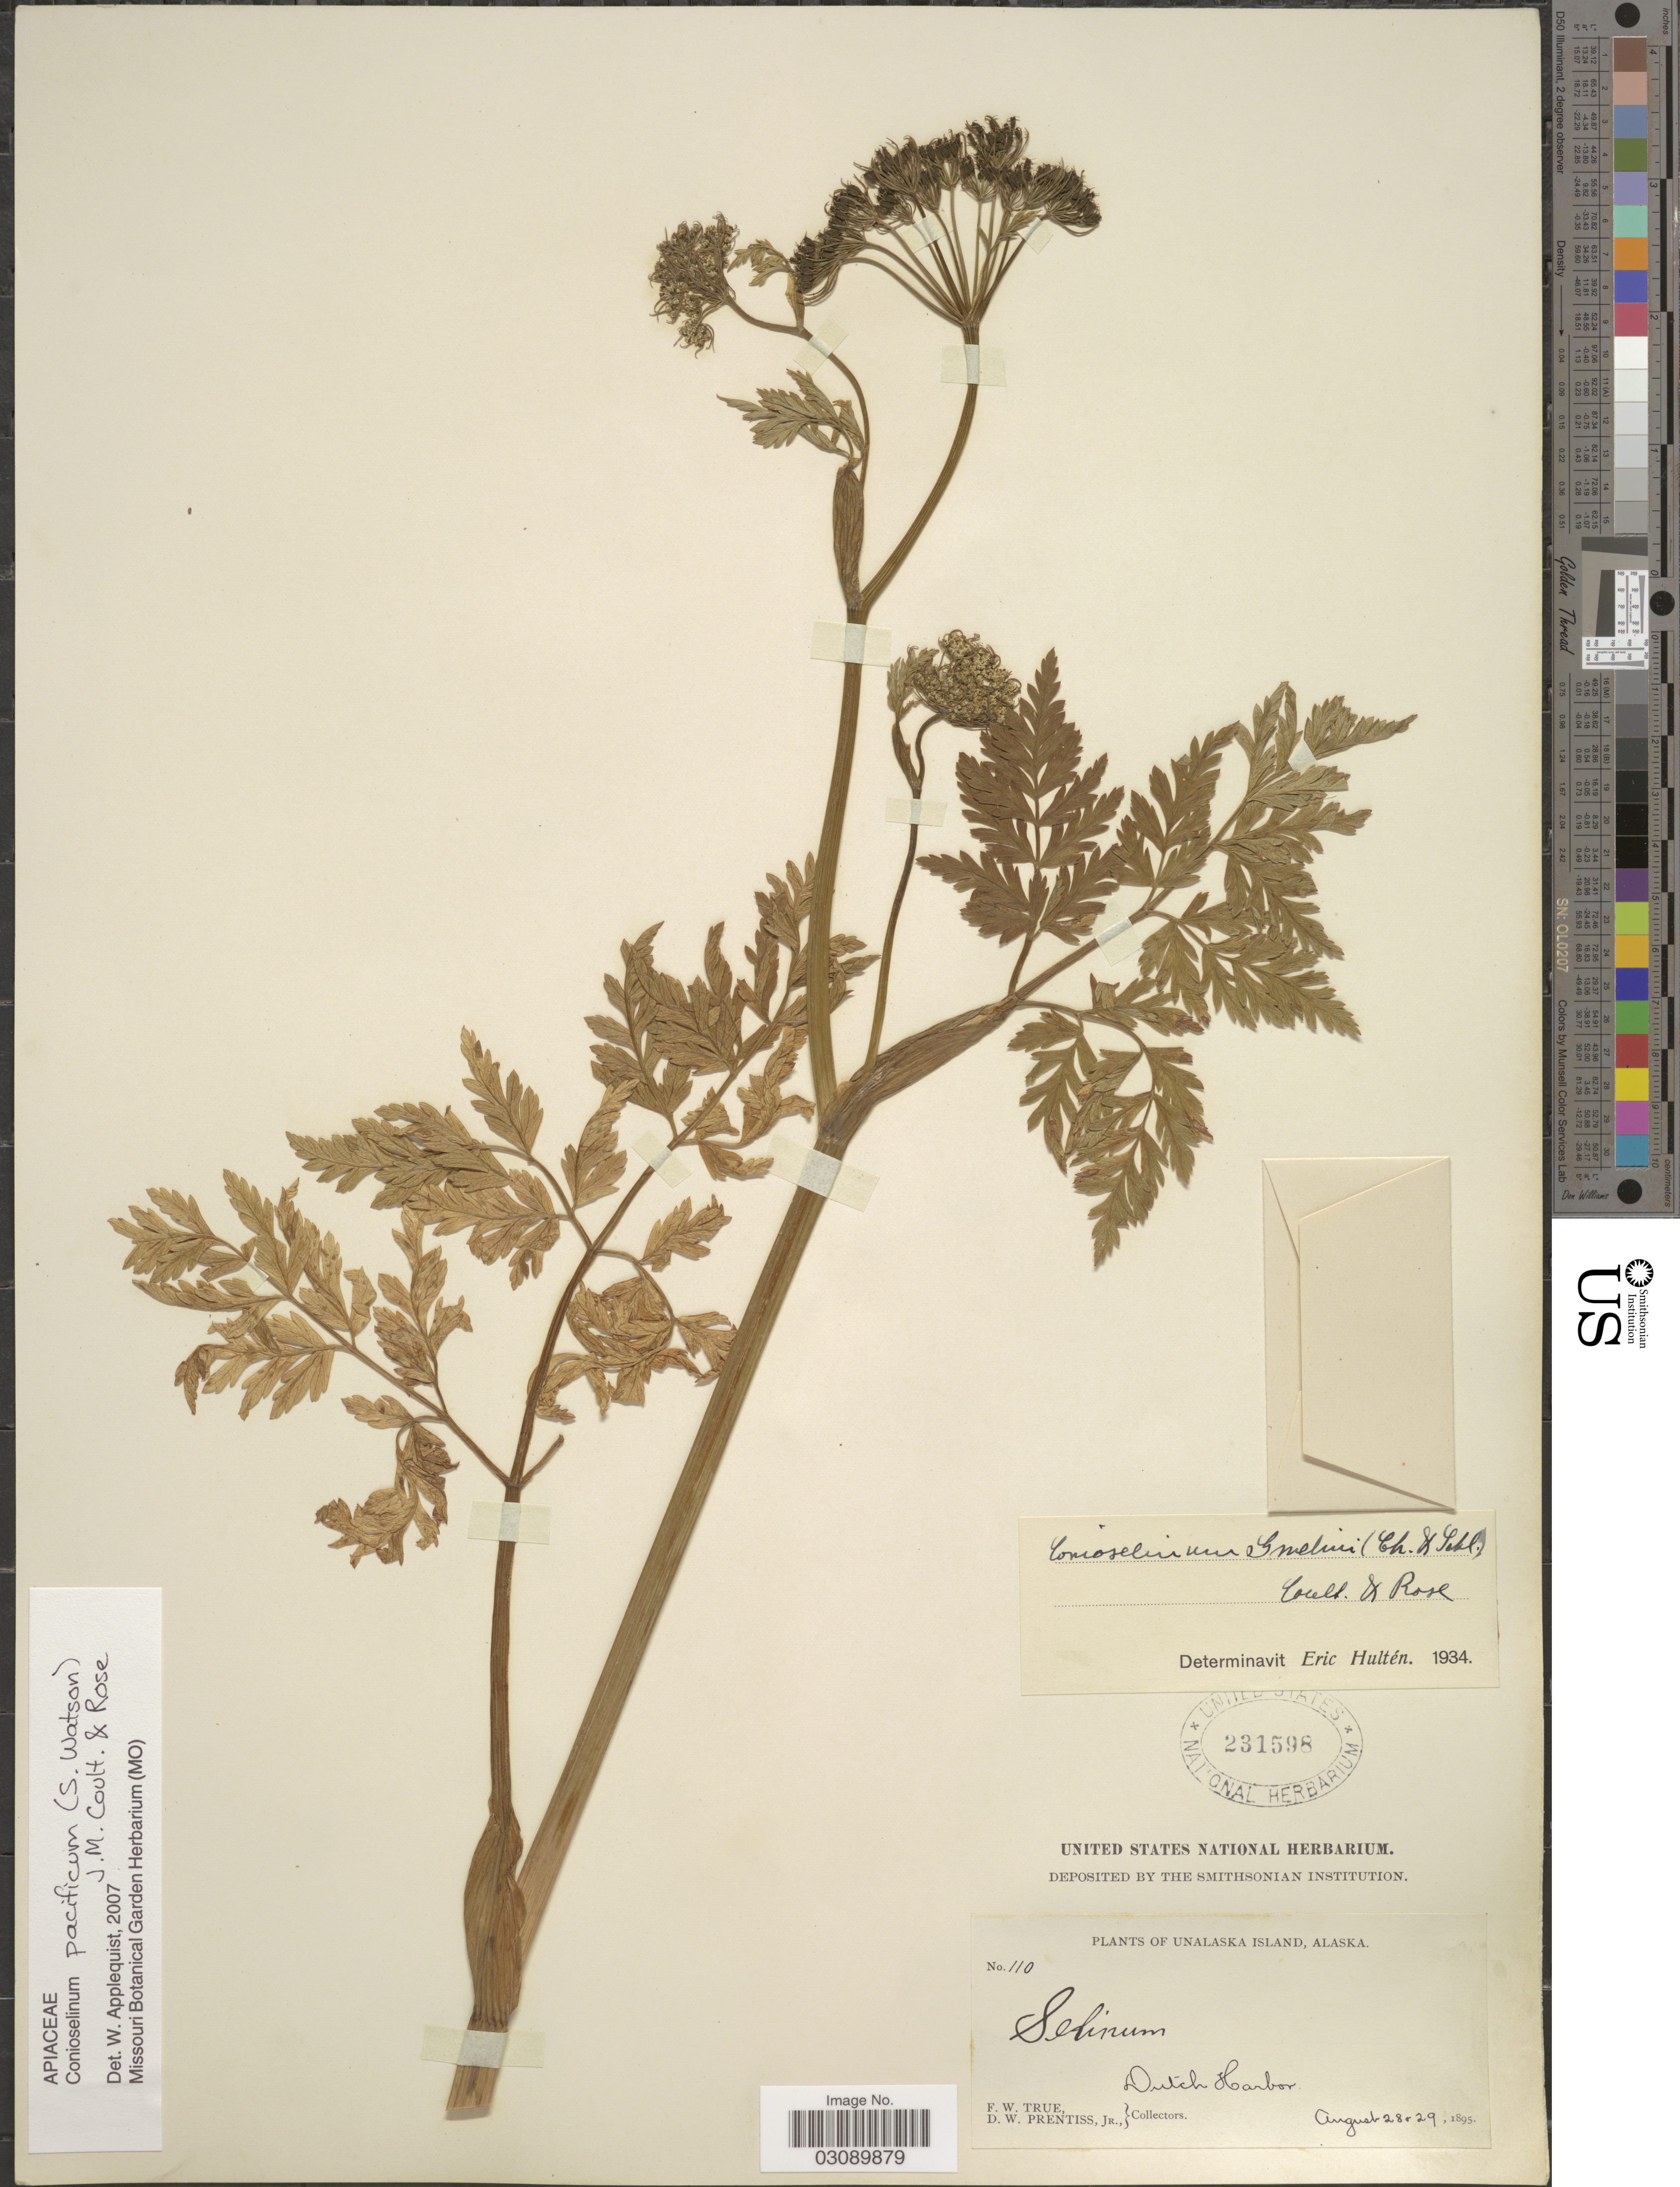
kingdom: Plantae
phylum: Tracheophyta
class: Magnoliopsida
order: Apiales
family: Apiaceae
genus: Conioselinum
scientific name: Conioselinum pacificum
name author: (S. Watson) J.M. Coult. & Rose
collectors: F. True & D. Prentiss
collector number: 110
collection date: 1895-08-28/1895-08-29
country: United States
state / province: Alaska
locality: Unalaska Island. Dutch Harbor.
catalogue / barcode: US 231598